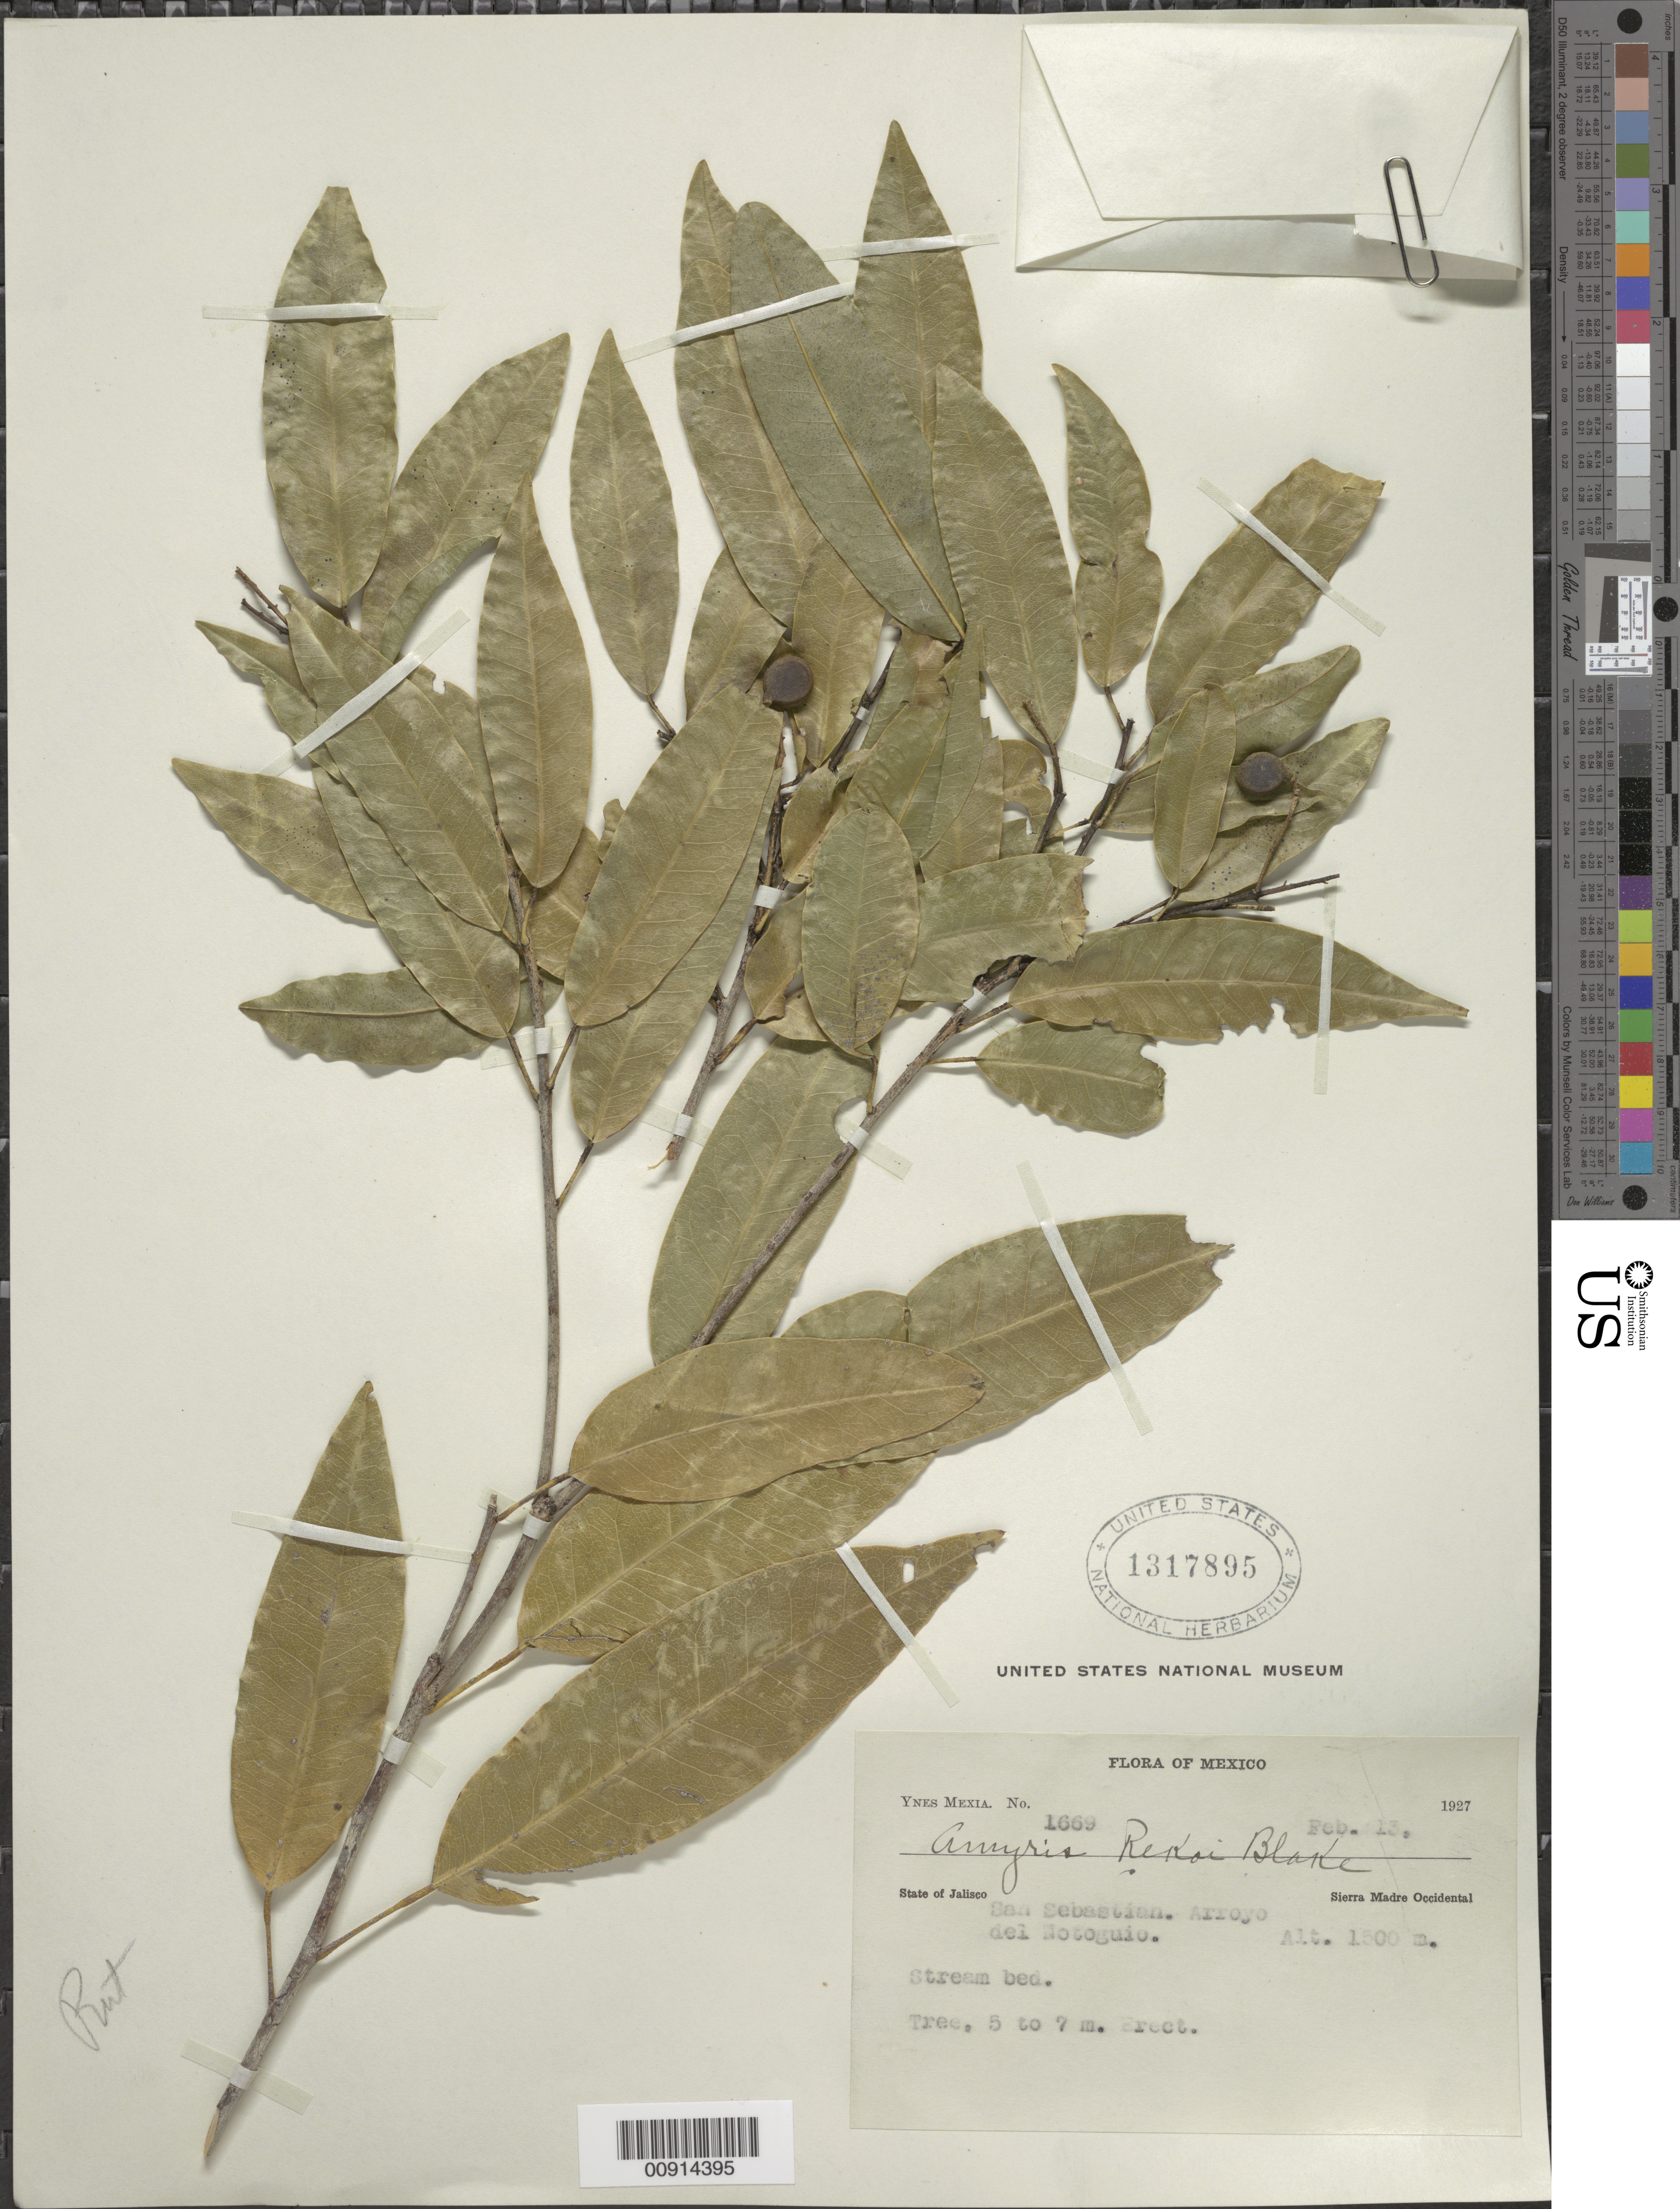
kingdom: Plantae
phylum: Tracheophyta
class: Magnoliopsida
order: Sapindales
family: Rutaceae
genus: Amyris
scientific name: Amyris rekoi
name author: Blake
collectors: Y. Mexia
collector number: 1669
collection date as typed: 13 Feb 1927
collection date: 1927-02-13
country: Mexico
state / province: Jalisco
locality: San Sebastian. Arroyo del Notoguio. State of Jalisco. Sierra Madre Occidental.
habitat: Stream bed.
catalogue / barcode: US 1317895